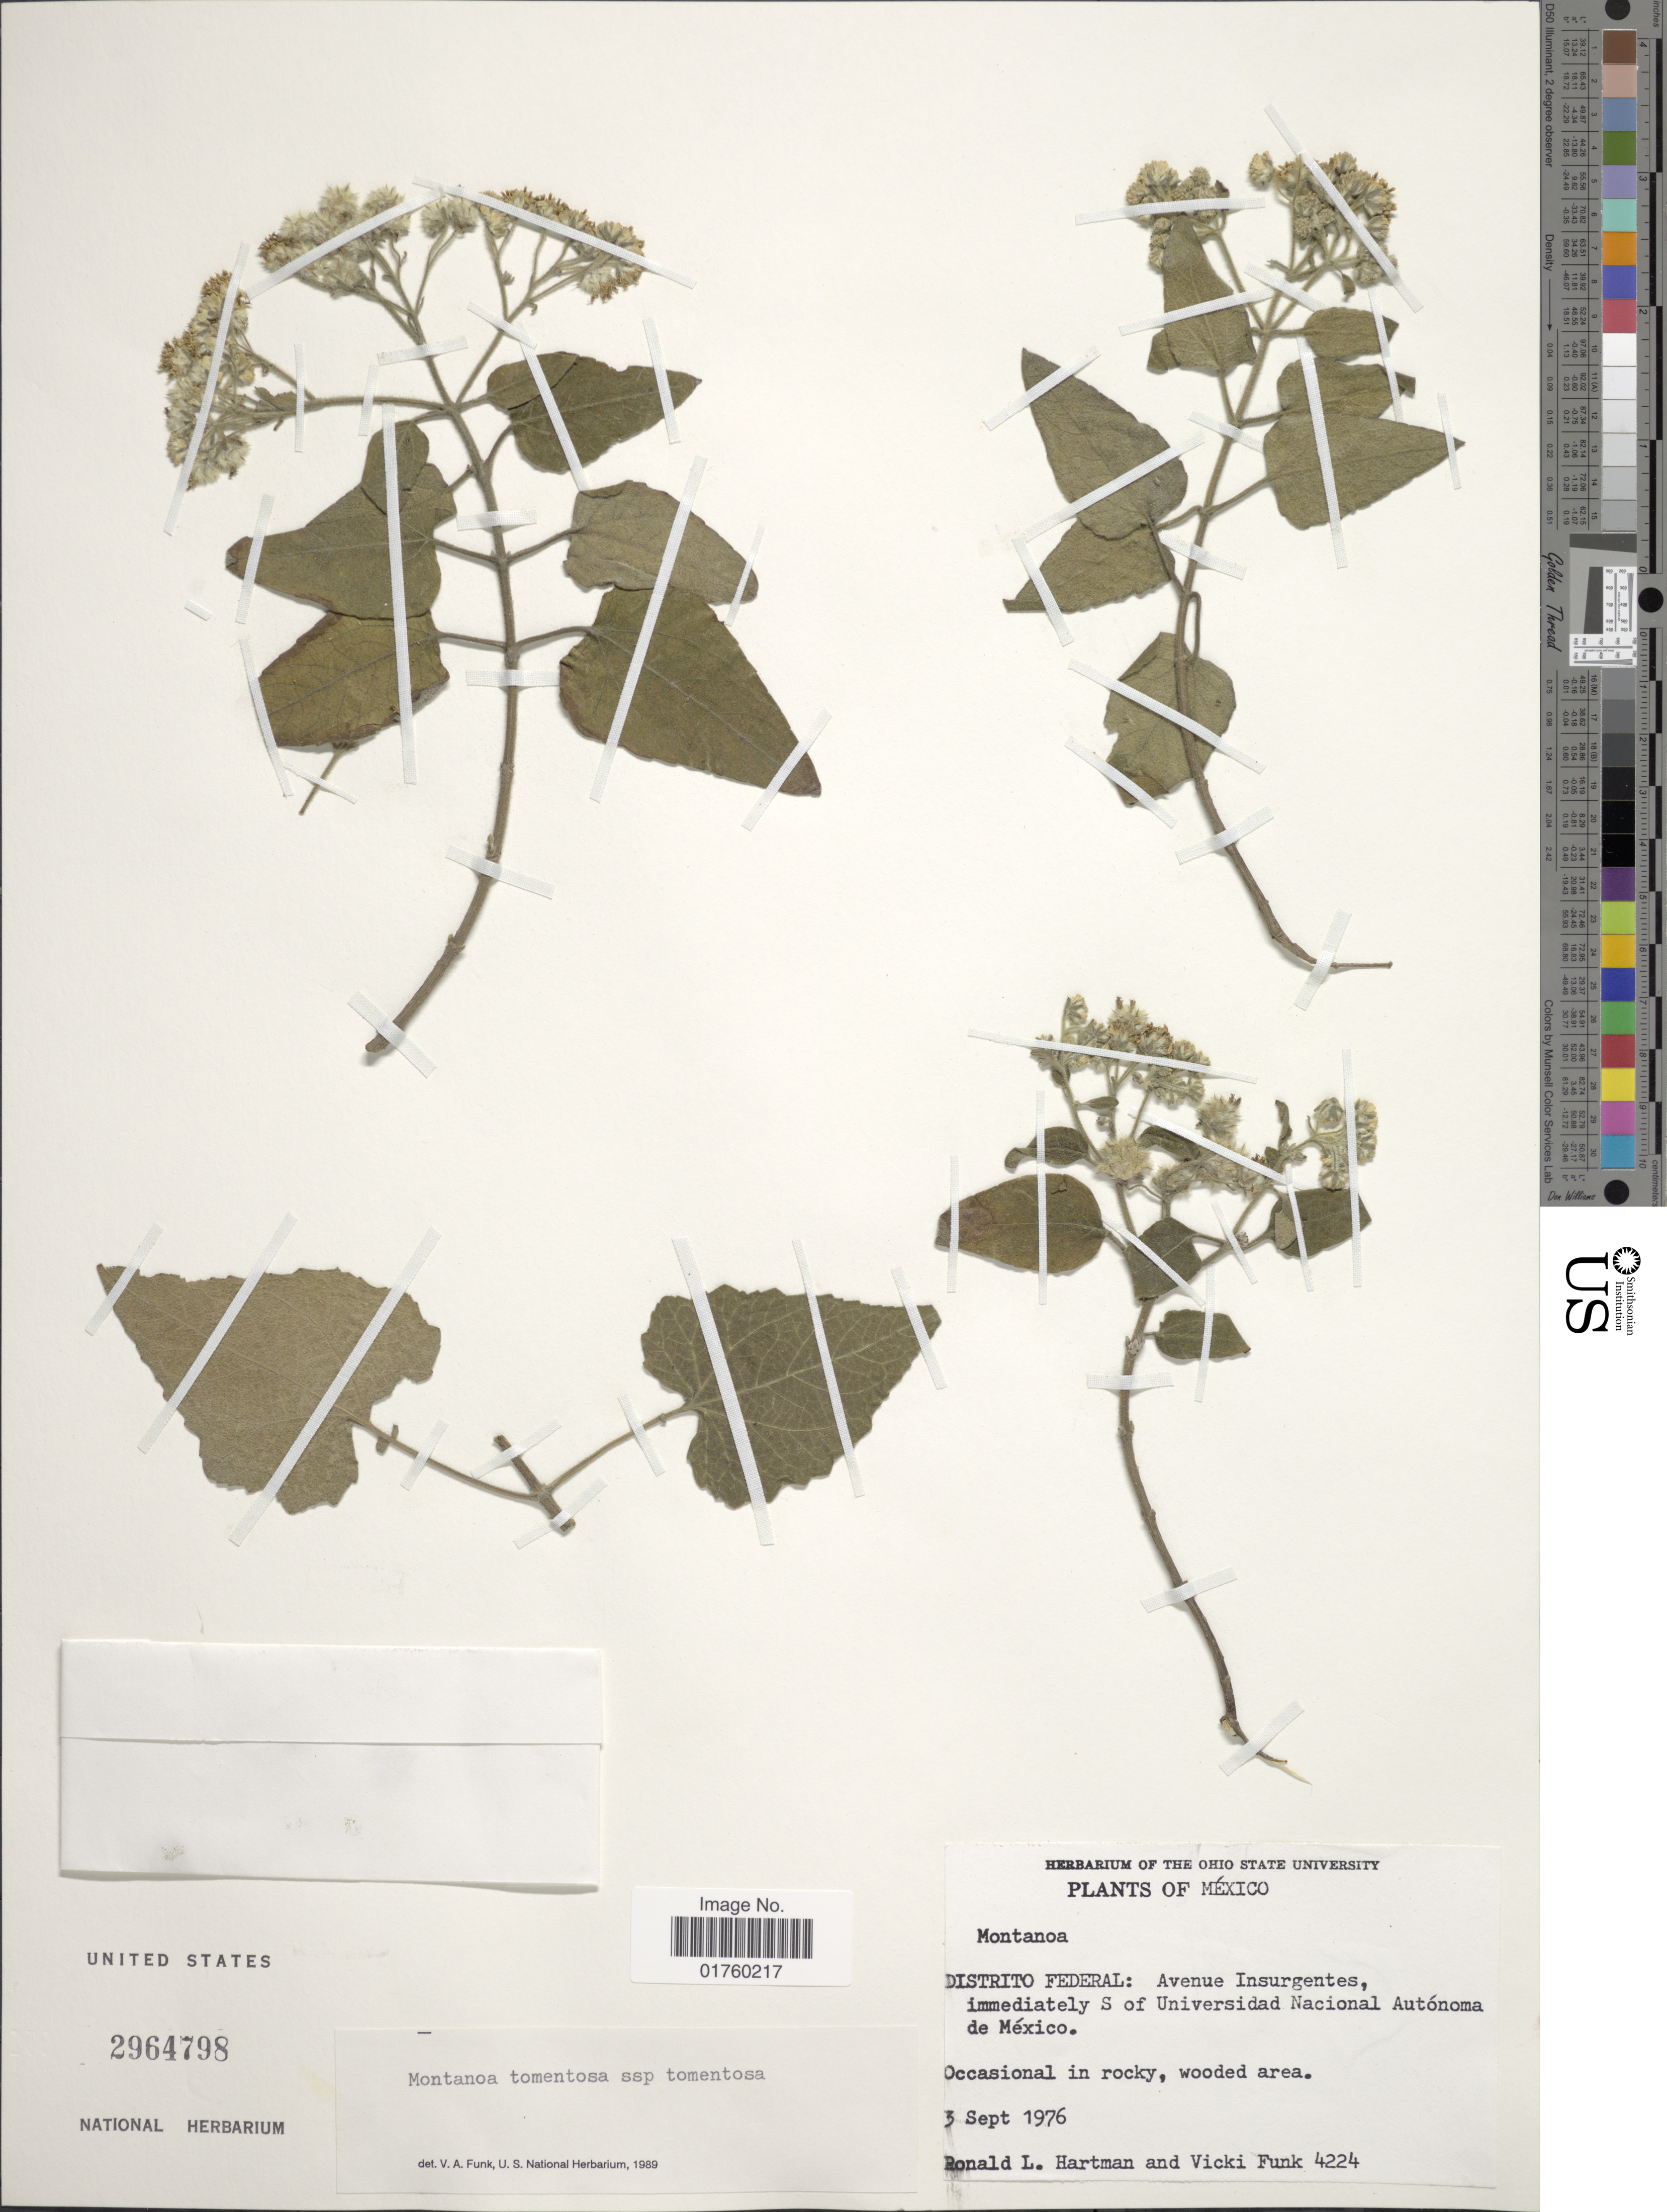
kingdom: Plantae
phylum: Tracheophyta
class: Magnoliopsida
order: Asterales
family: Asteraceae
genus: Montanoa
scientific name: Montanoa tomentosa subsp. tomentosa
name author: Cerv.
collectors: R. Hartman & V. Funk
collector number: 4224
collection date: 1976-09-03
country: Mexico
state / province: Distrito Federal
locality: Avenue Insurgentes, immediately S of Universidad Nacional Autonoma de Mexico.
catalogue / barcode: US 2964798